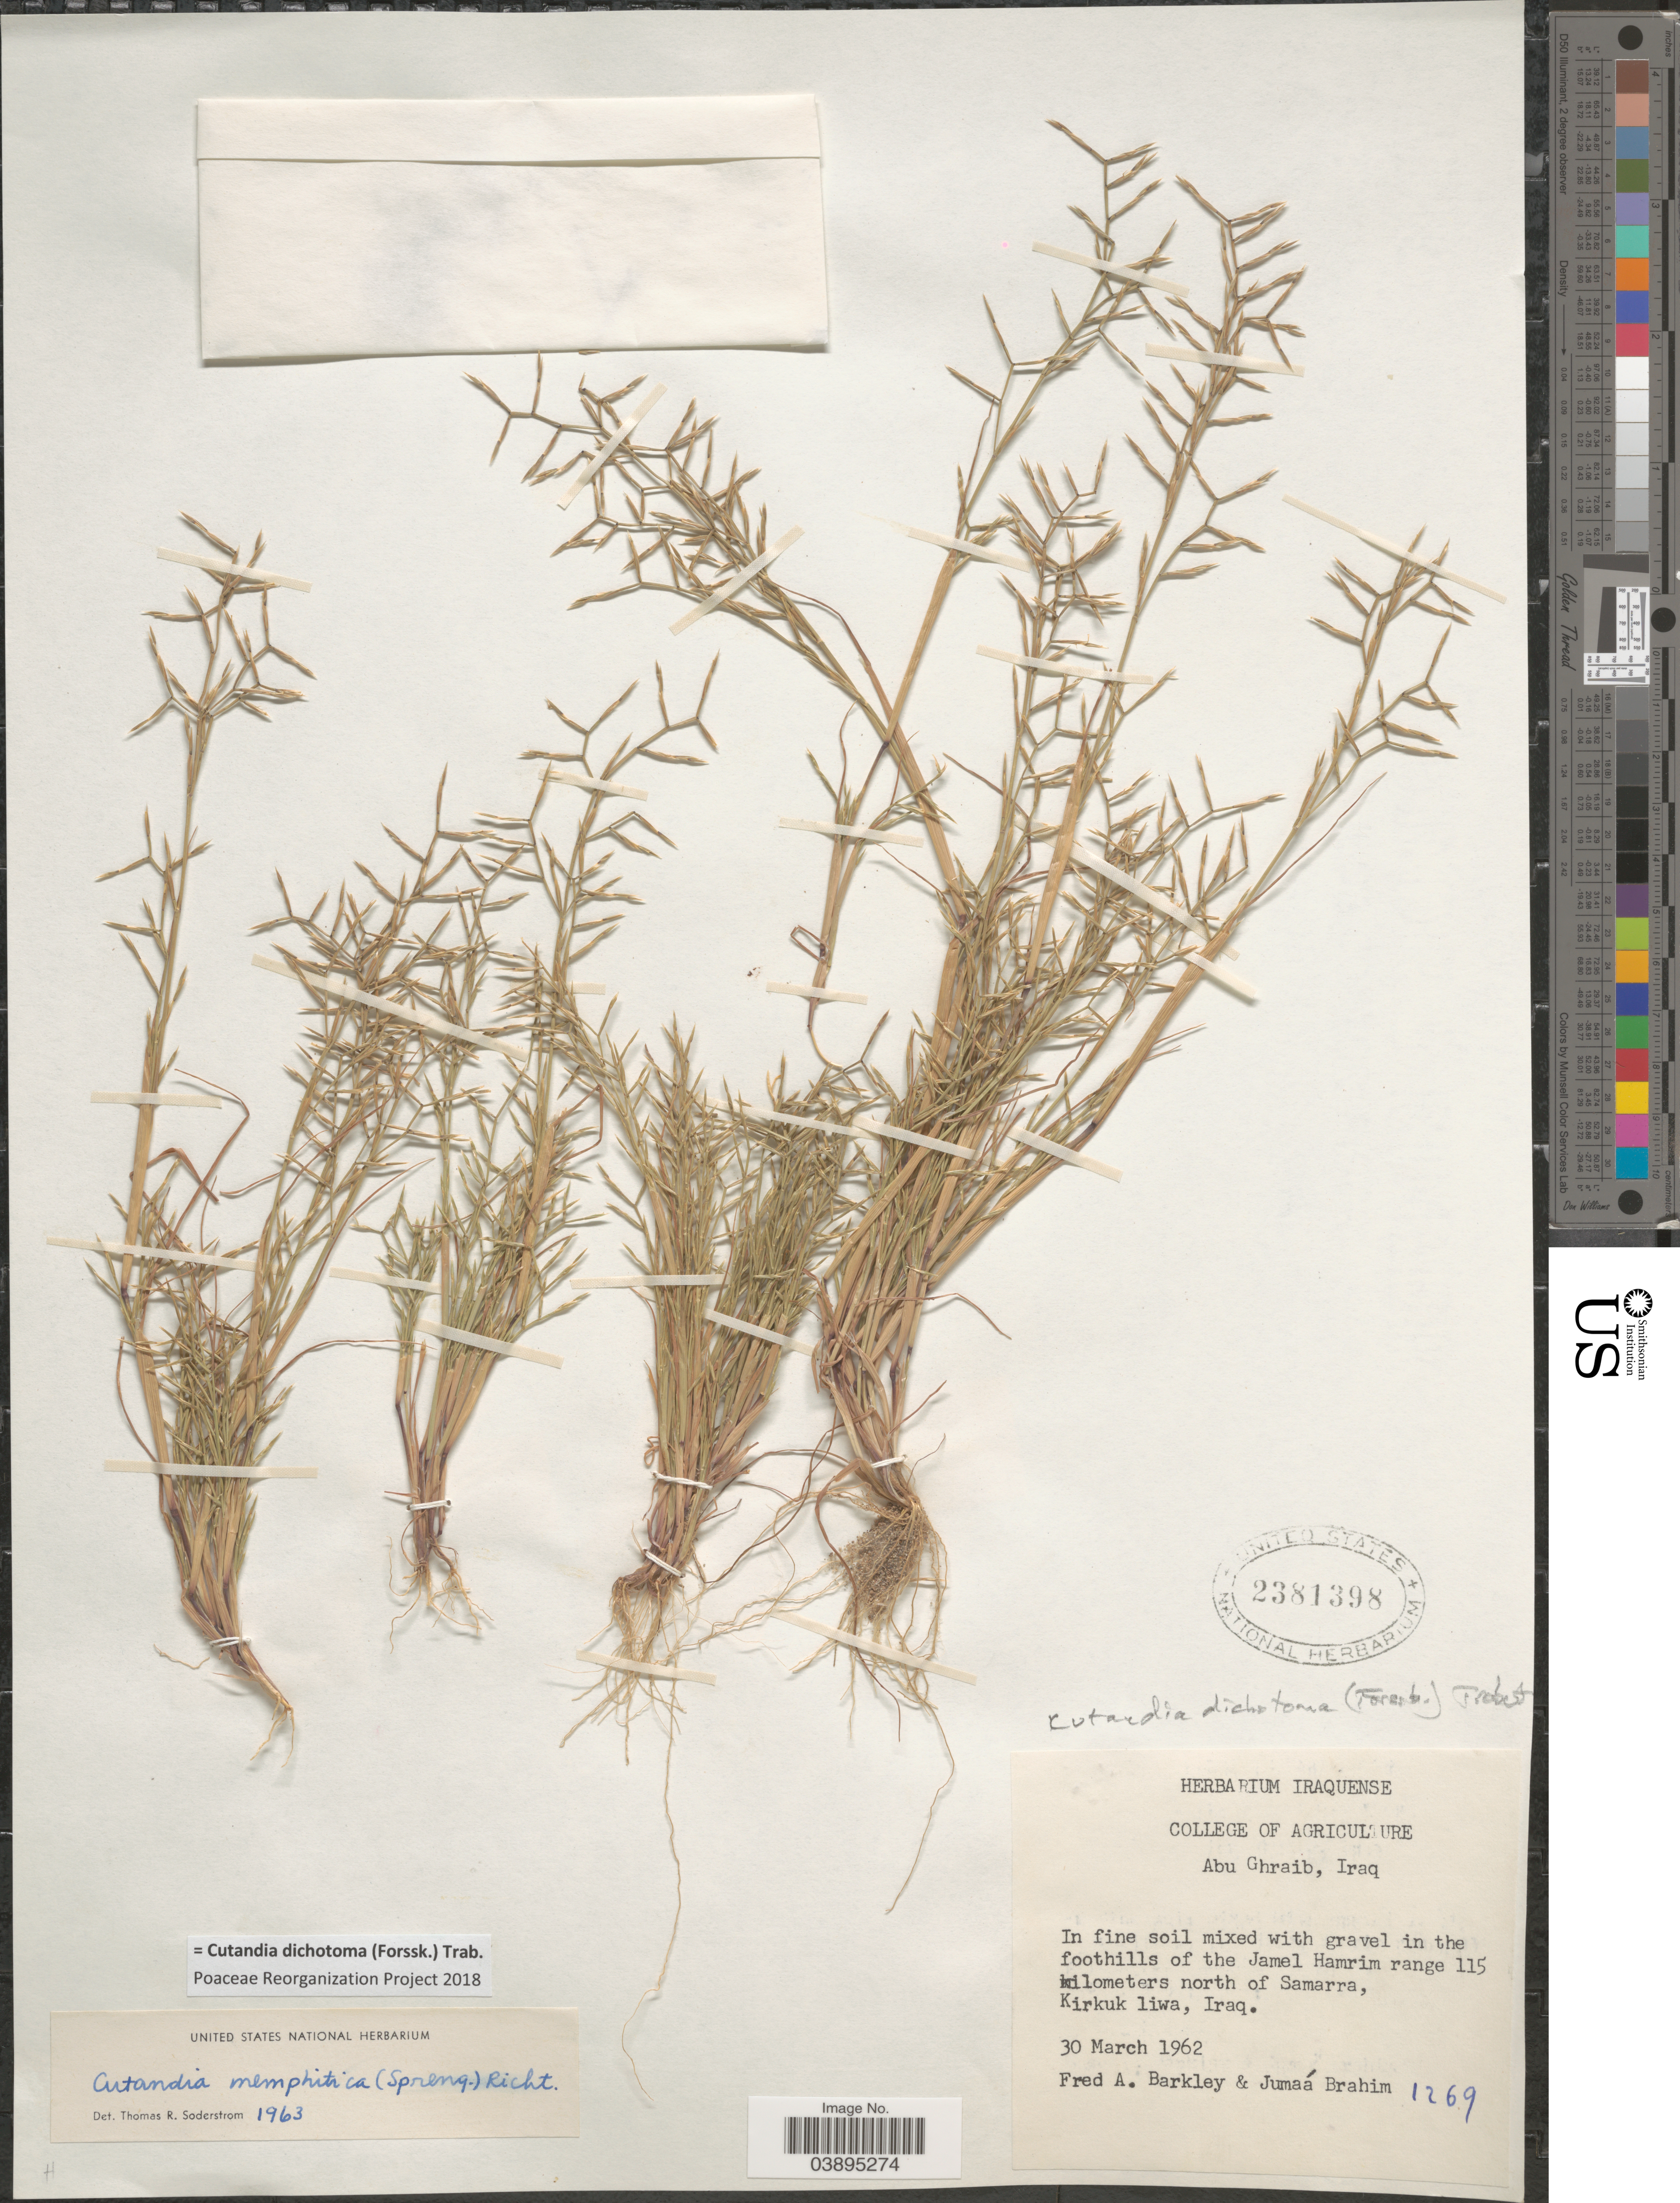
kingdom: Plantae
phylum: Tracheophyta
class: Liliopsida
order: Poales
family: Poaceae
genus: Cutandia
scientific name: Cutandia dichotoma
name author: (Forssk.) Trab.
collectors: F. A. Barkley & H. Abbas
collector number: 1269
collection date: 1962-03-30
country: Iraq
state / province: Kirkūk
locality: In the foothills of the Jamel Hamrim range 115 kilometers north of Samarra, Kirkuk liwa.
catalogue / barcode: US 2381398